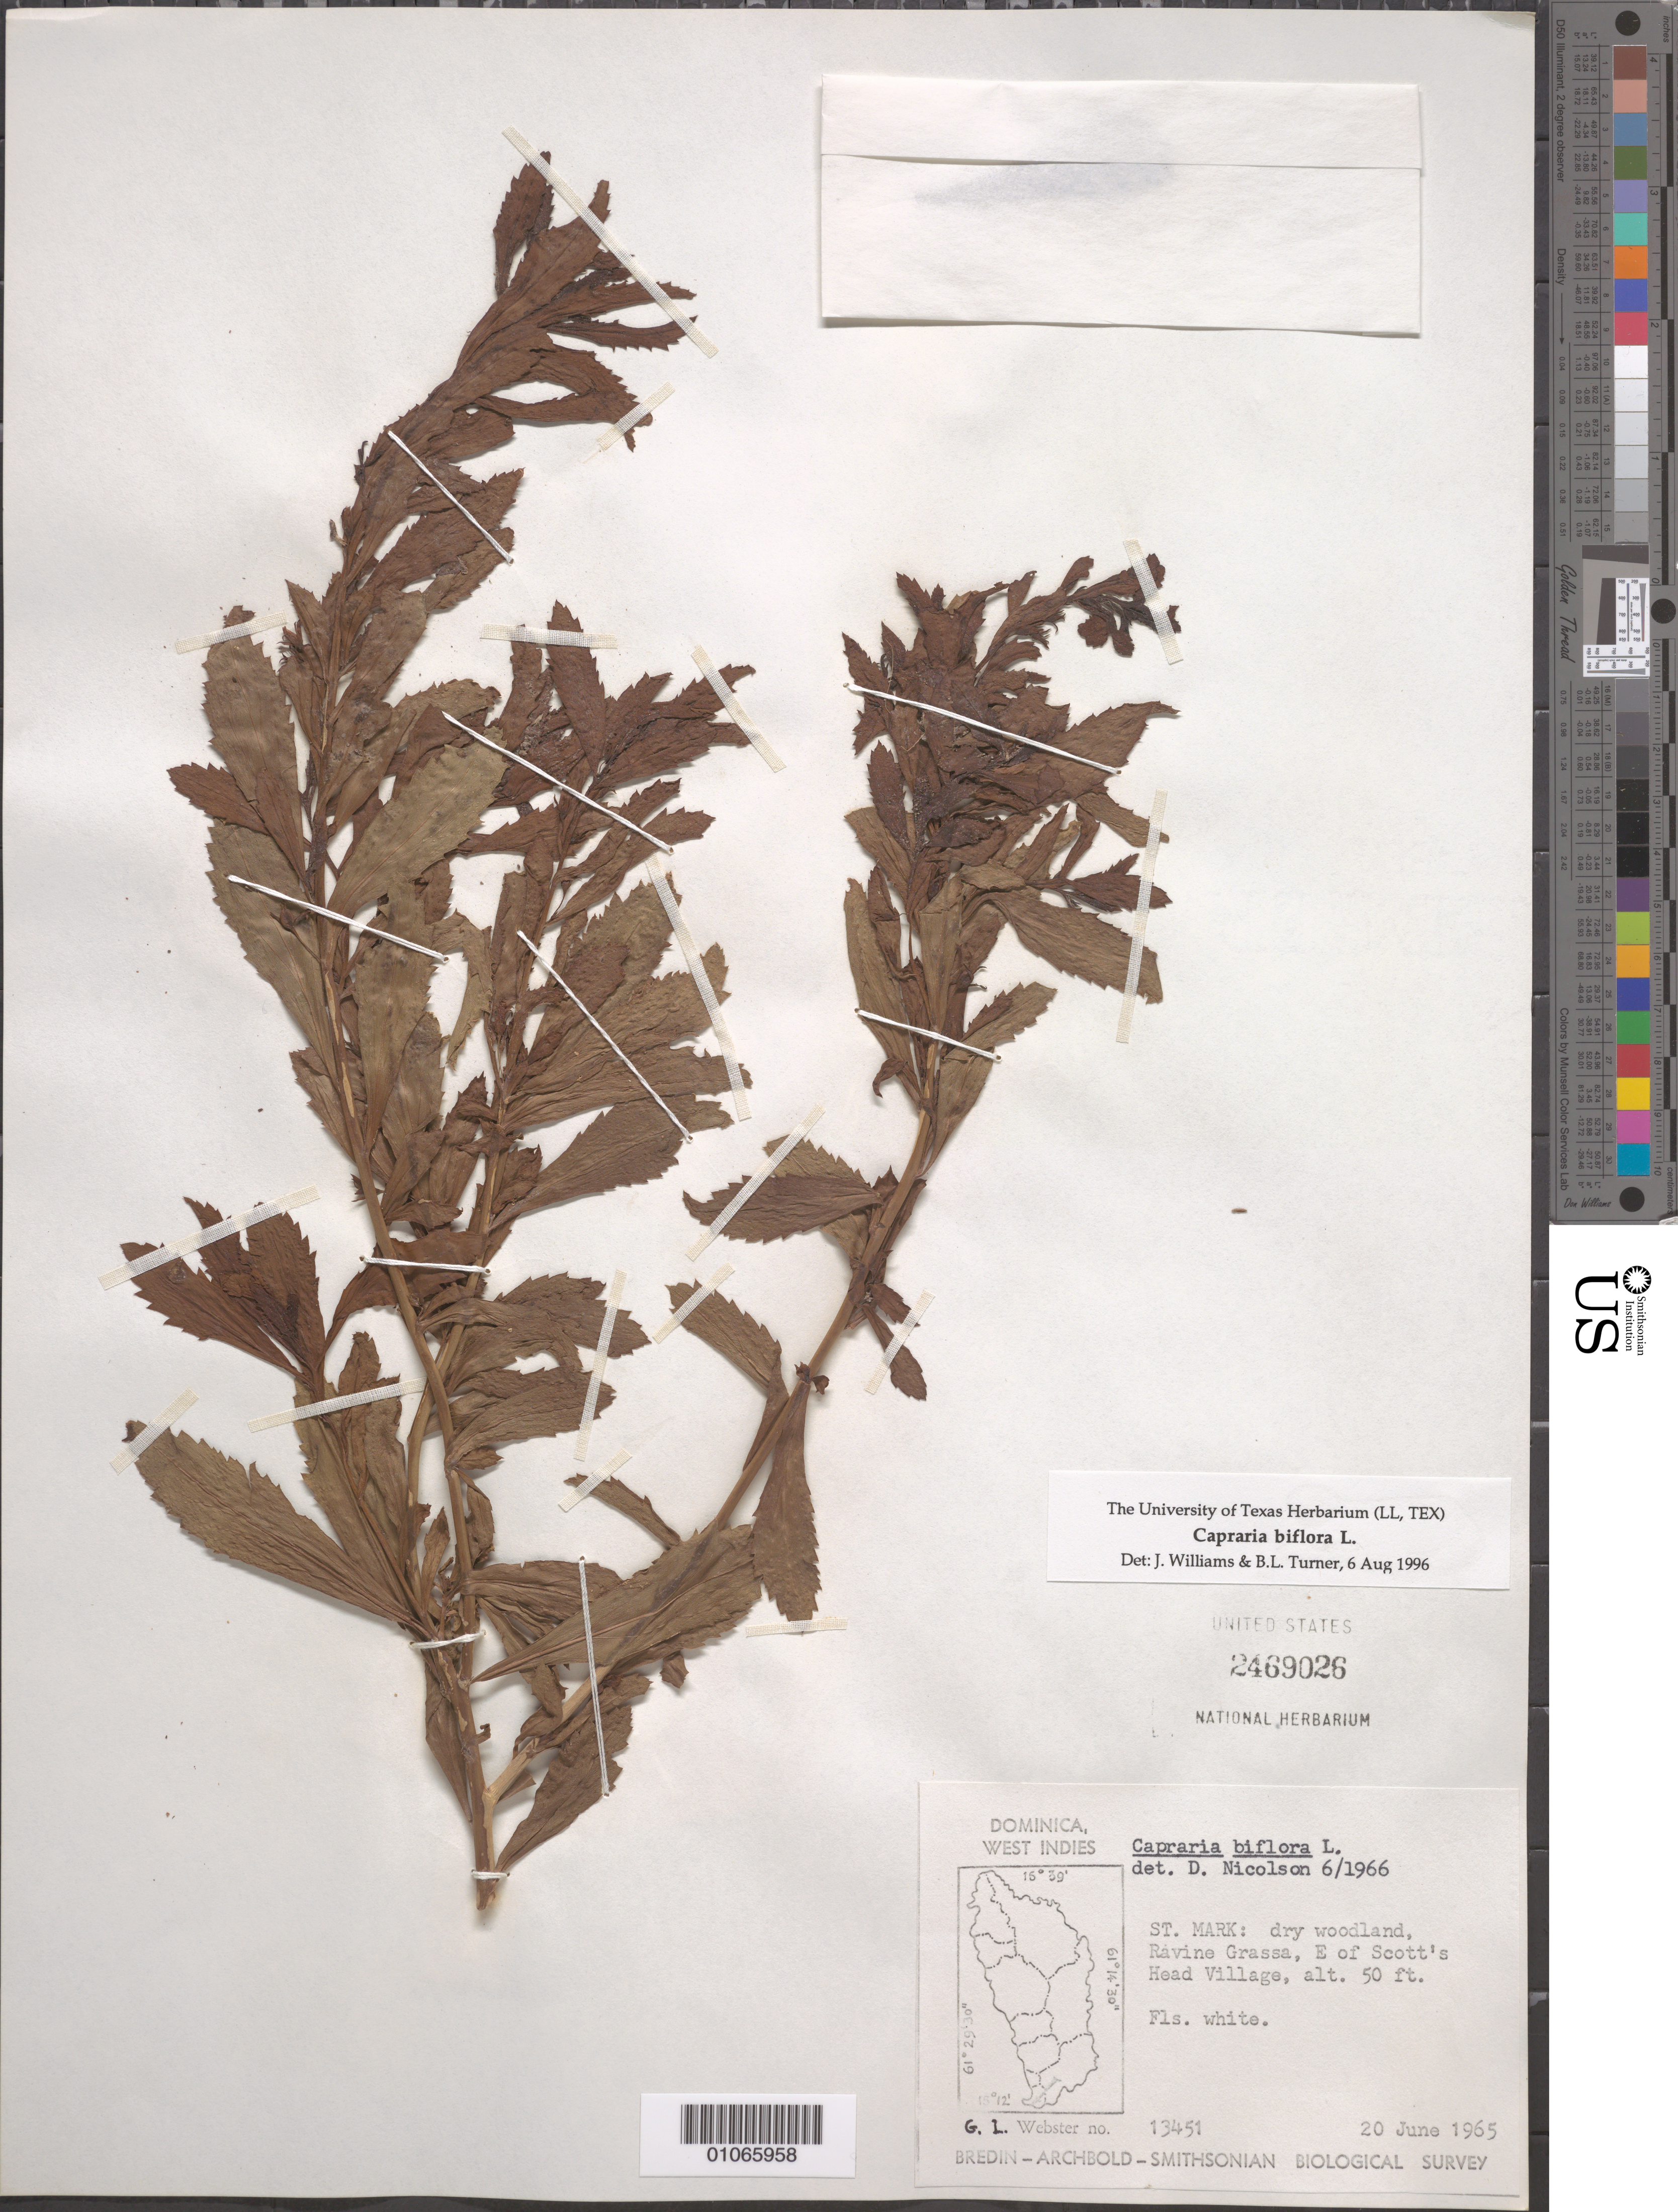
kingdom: Plantae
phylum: Tracheophyta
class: Magnoliopsida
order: Lamiales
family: Scrophulariaceae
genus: Capraria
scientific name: Capraria biflora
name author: L.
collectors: G. L. Webster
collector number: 13451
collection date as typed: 20 Jun 1965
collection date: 1965-06-20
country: Dominica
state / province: St. Mark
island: Dominica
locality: Dry woodland, Ravine Grassa, east of Scott's Head Village.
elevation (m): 15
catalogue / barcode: US 2469026